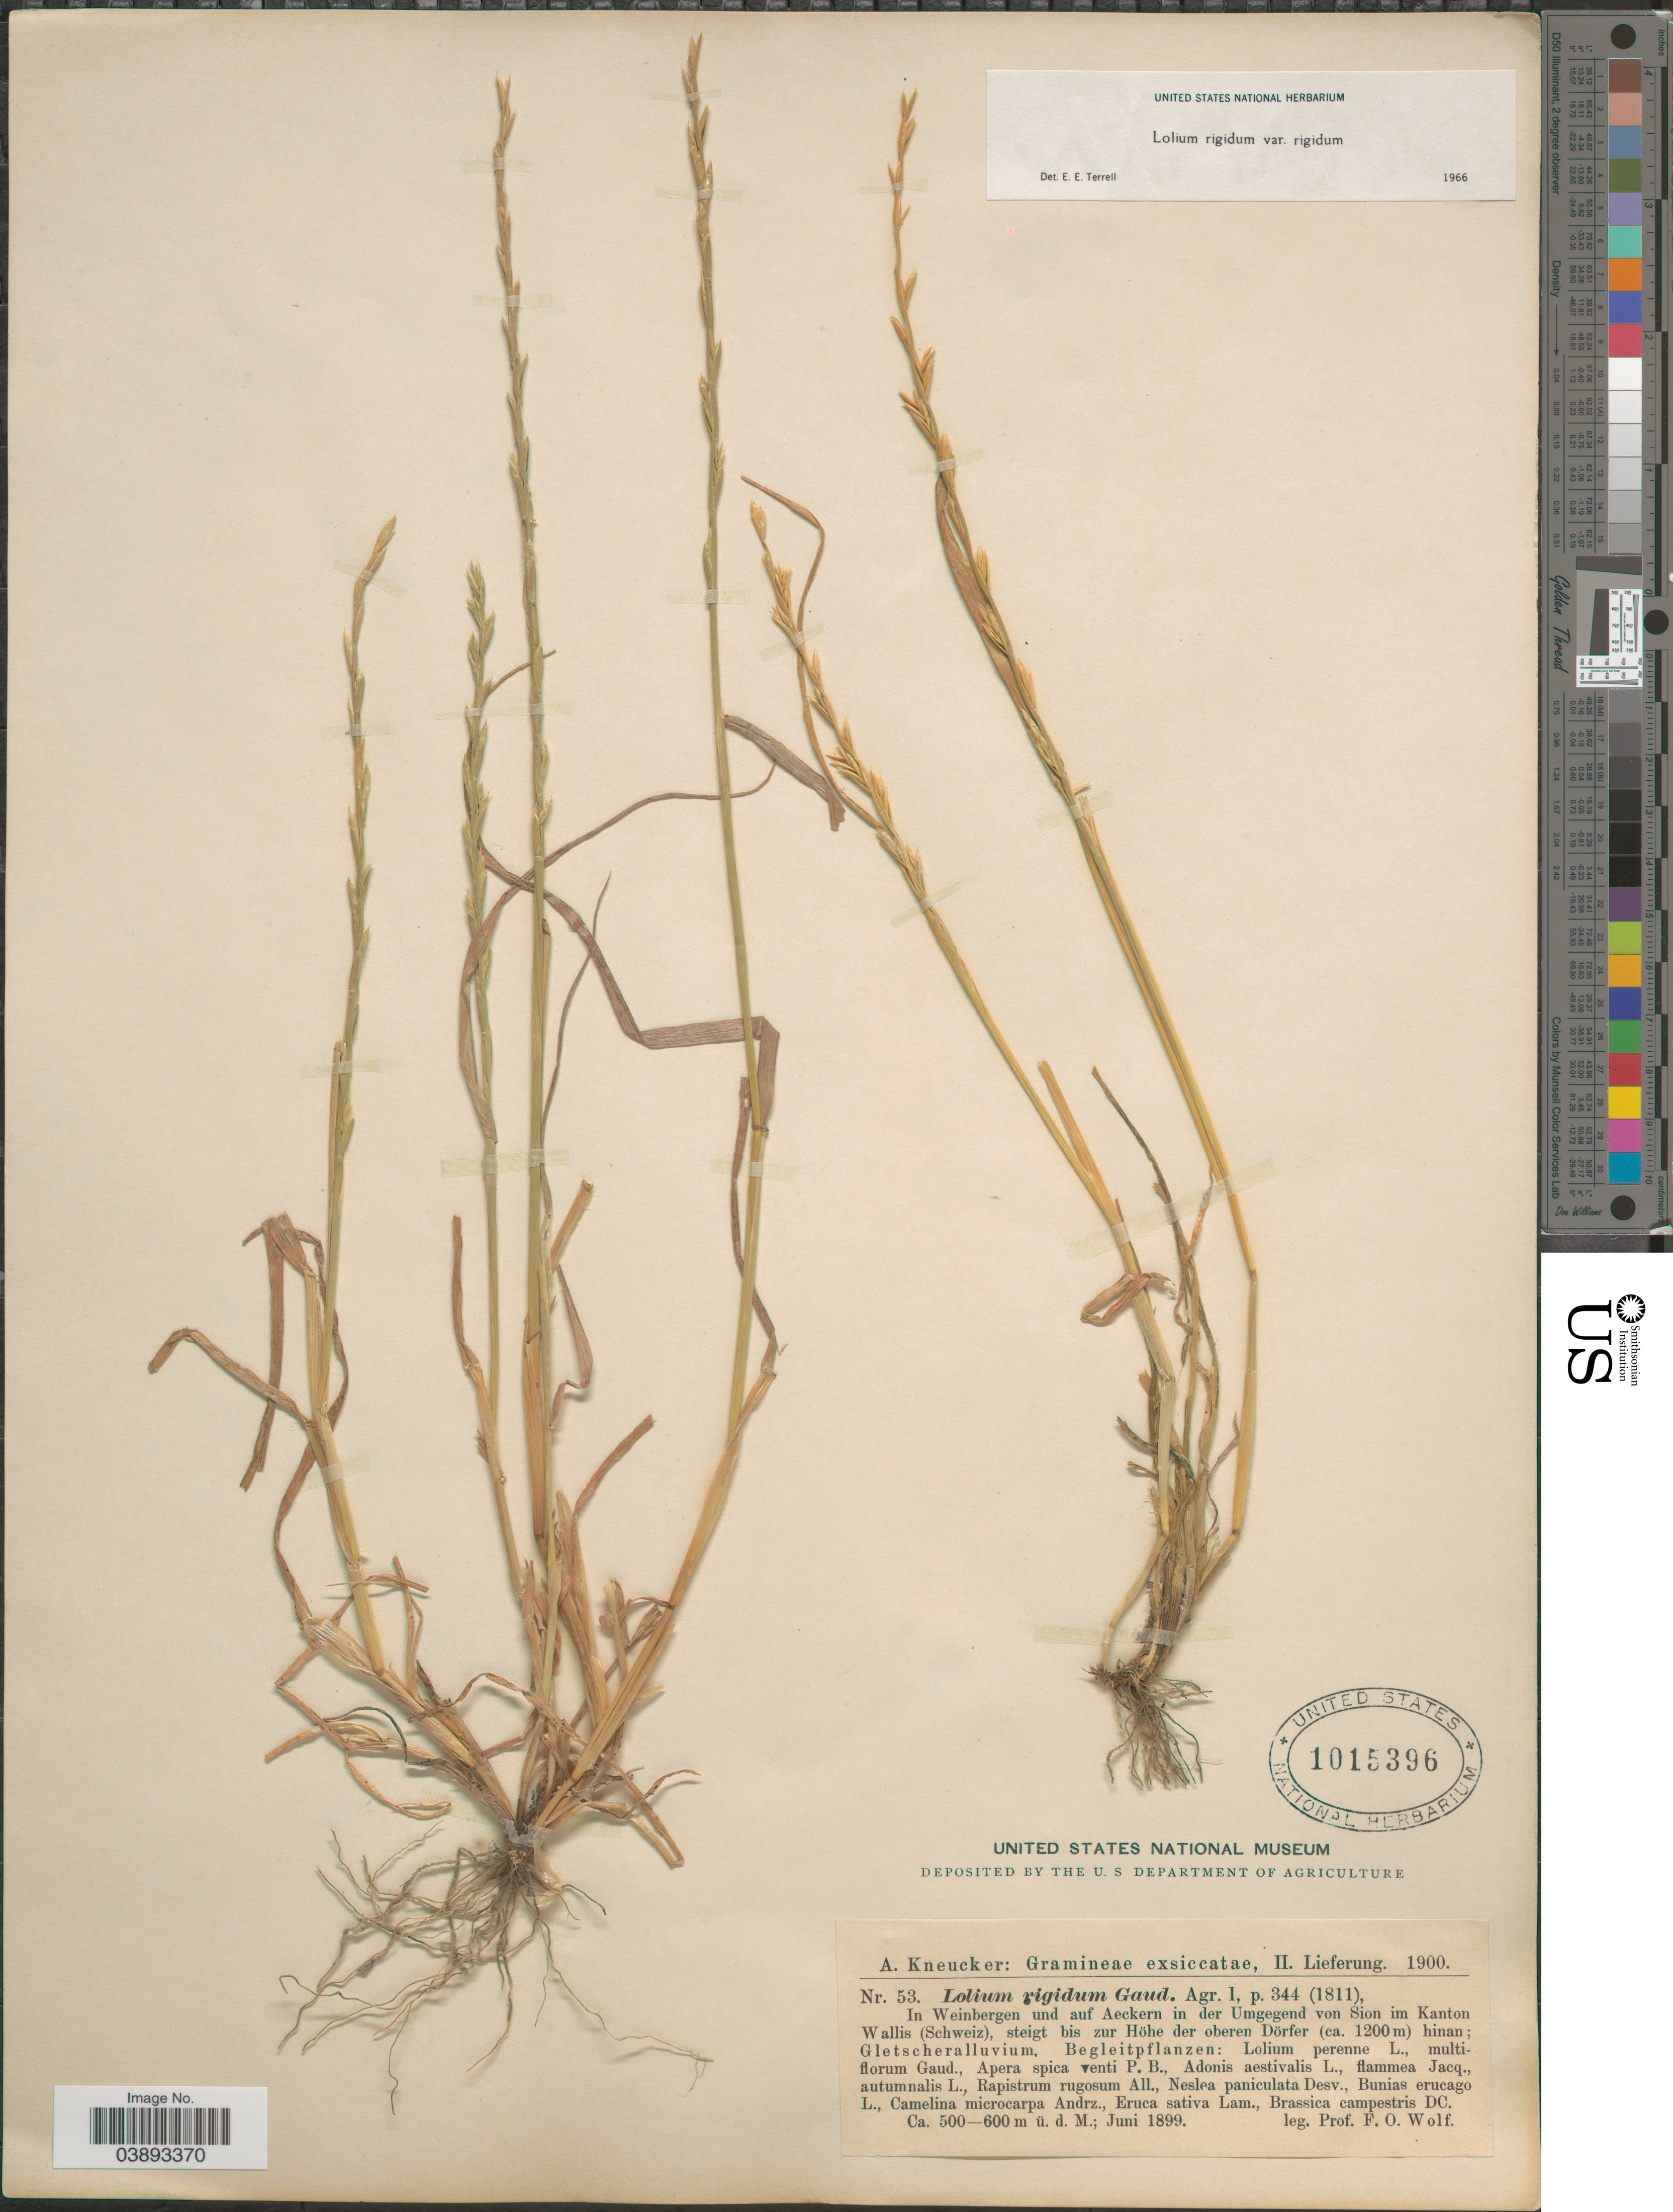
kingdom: Plantae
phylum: Tracheophyta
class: Liliopsida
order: Poales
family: Poaceae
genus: Lolium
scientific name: Lolium rigidum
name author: Gaudin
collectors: F. Wolf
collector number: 53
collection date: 1899-06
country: Switzerland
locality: In Weinbergen und auf Aeckern in der Umgegend von Sion im Kanton Wallis (Schweiz), steigt bis zur Höhe der oberen Dörfer (ca. 1200m) hinan.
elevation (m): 500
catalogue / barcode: US 1015396